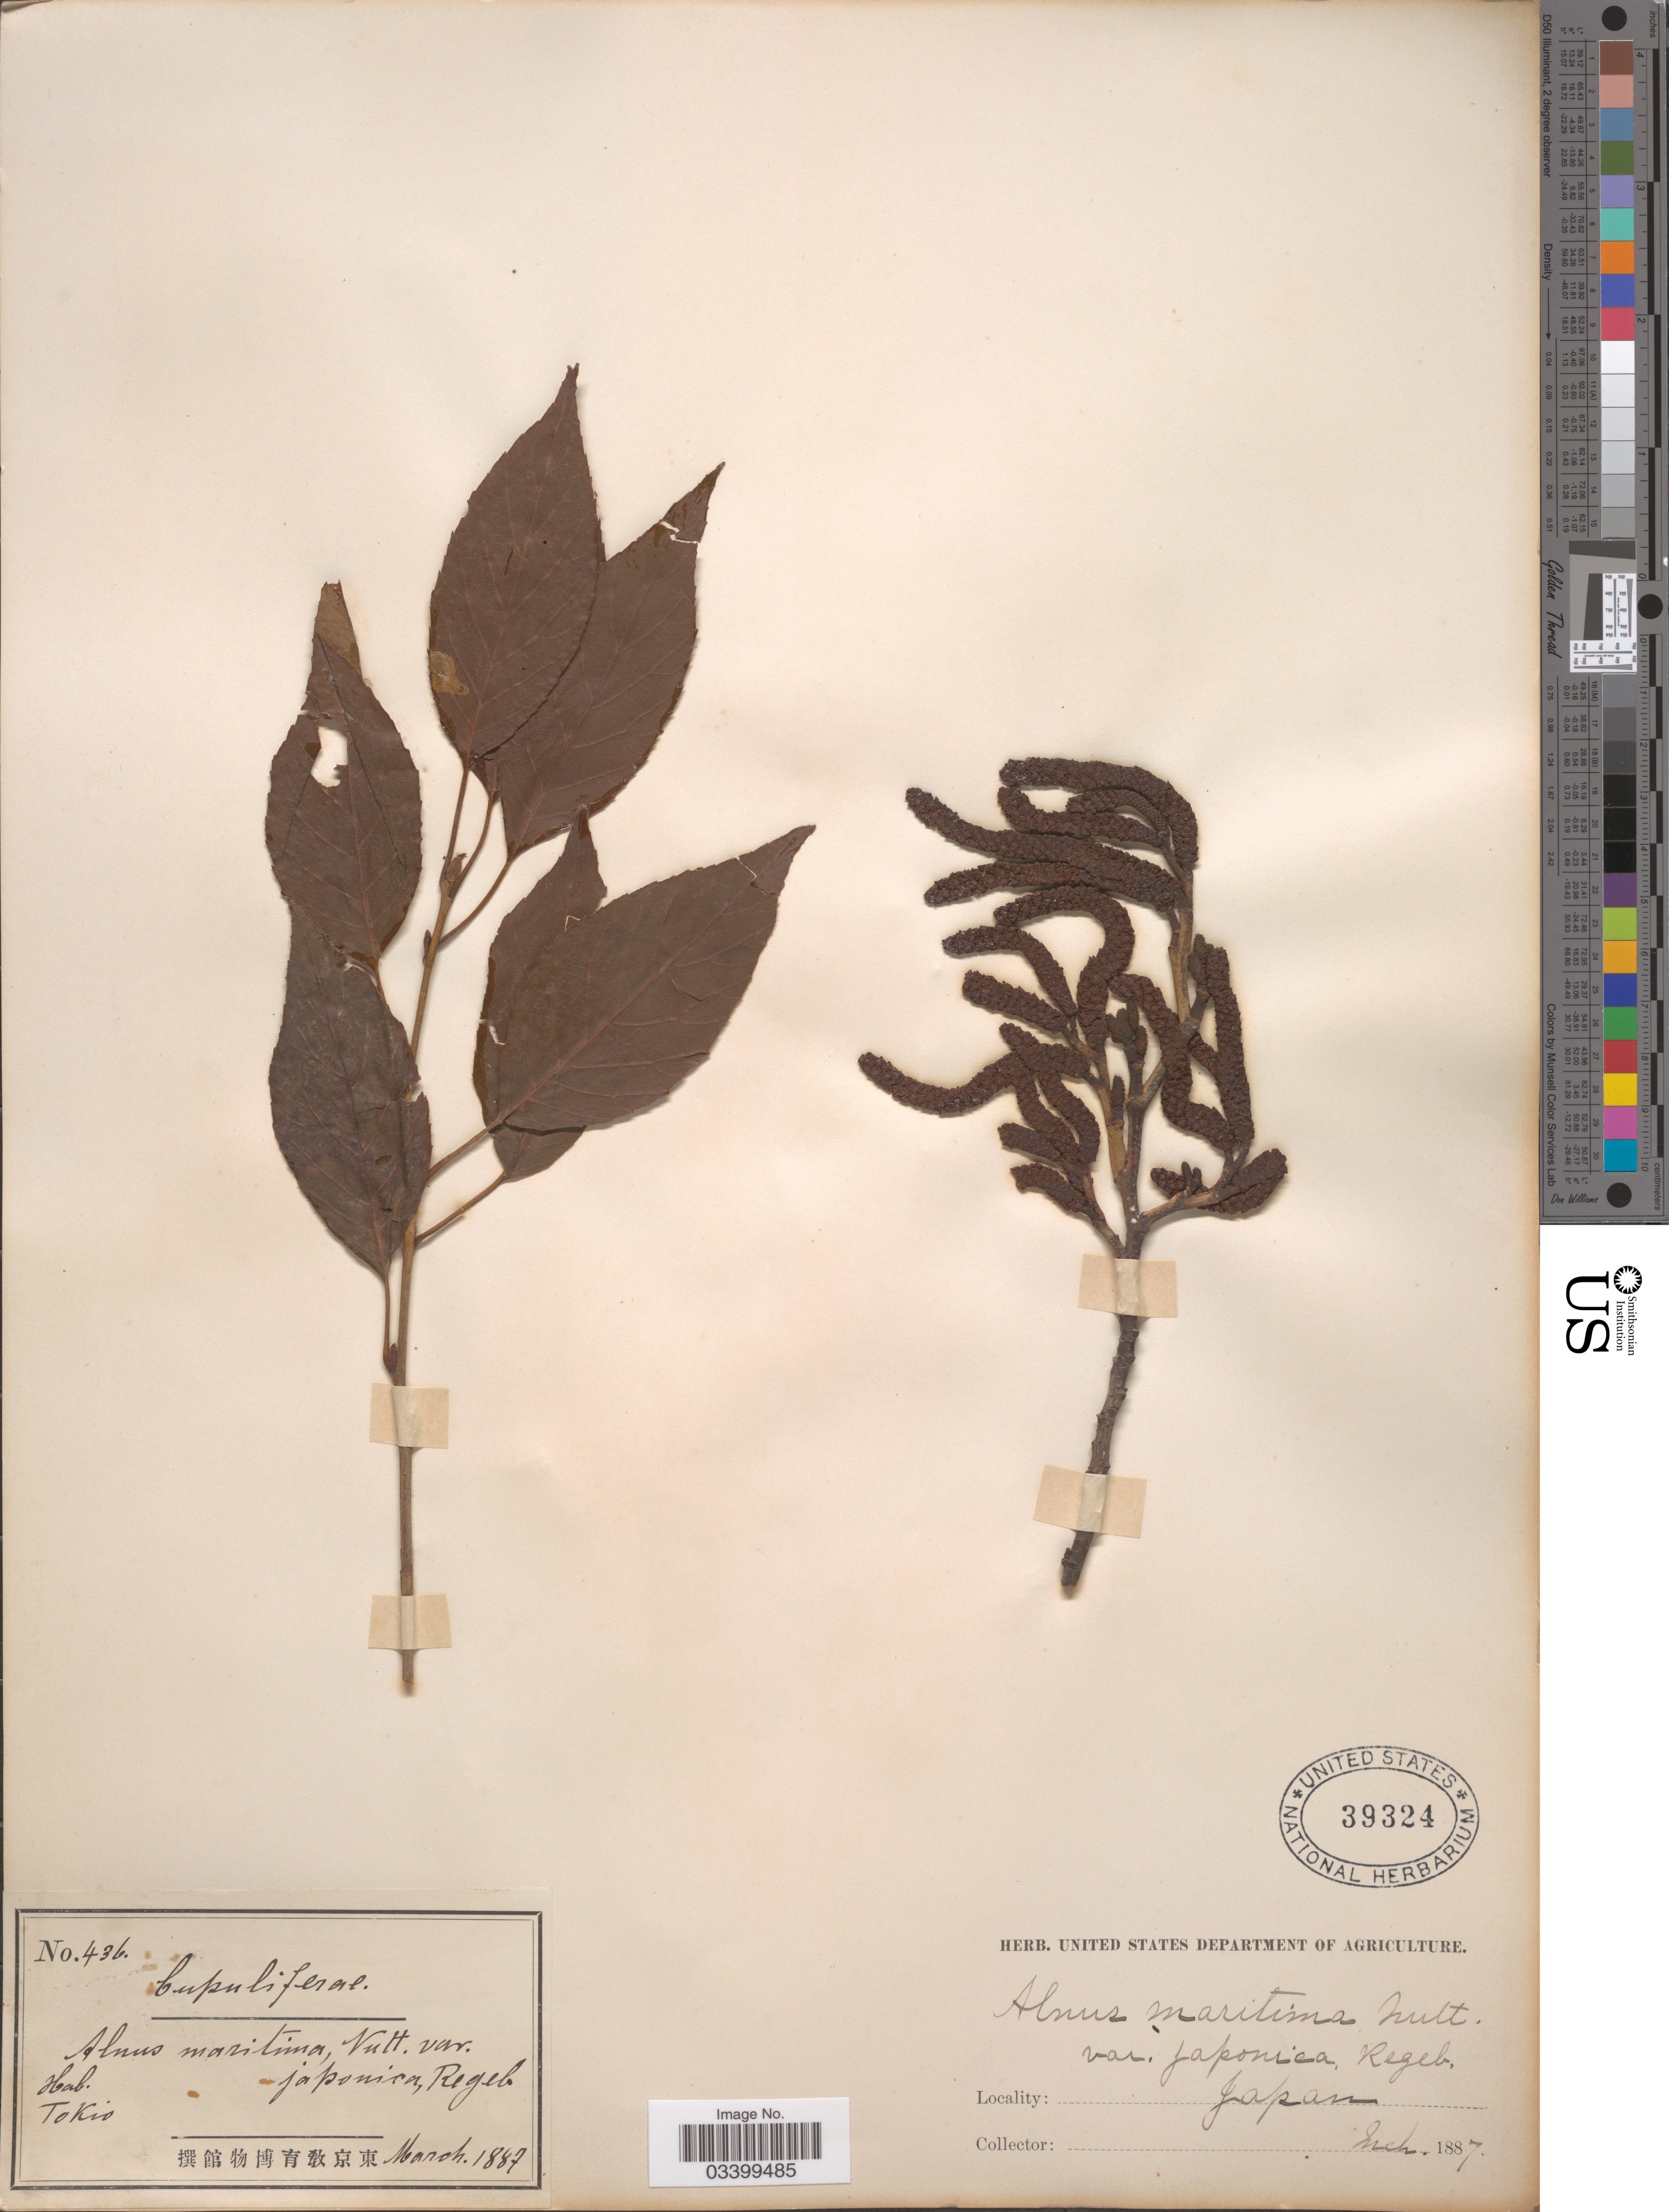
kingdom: Plantae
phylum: Tracheophyta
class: Magnoliopsida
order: Fagales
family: Betulaceae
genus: Alnus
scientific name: Alnus japonica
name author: (Thunb.) Steud.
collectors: Facchini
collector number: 436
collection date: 1887-03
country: Japan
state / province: Tokyo, Federal City of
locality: Tokio.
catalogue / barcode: US 39324